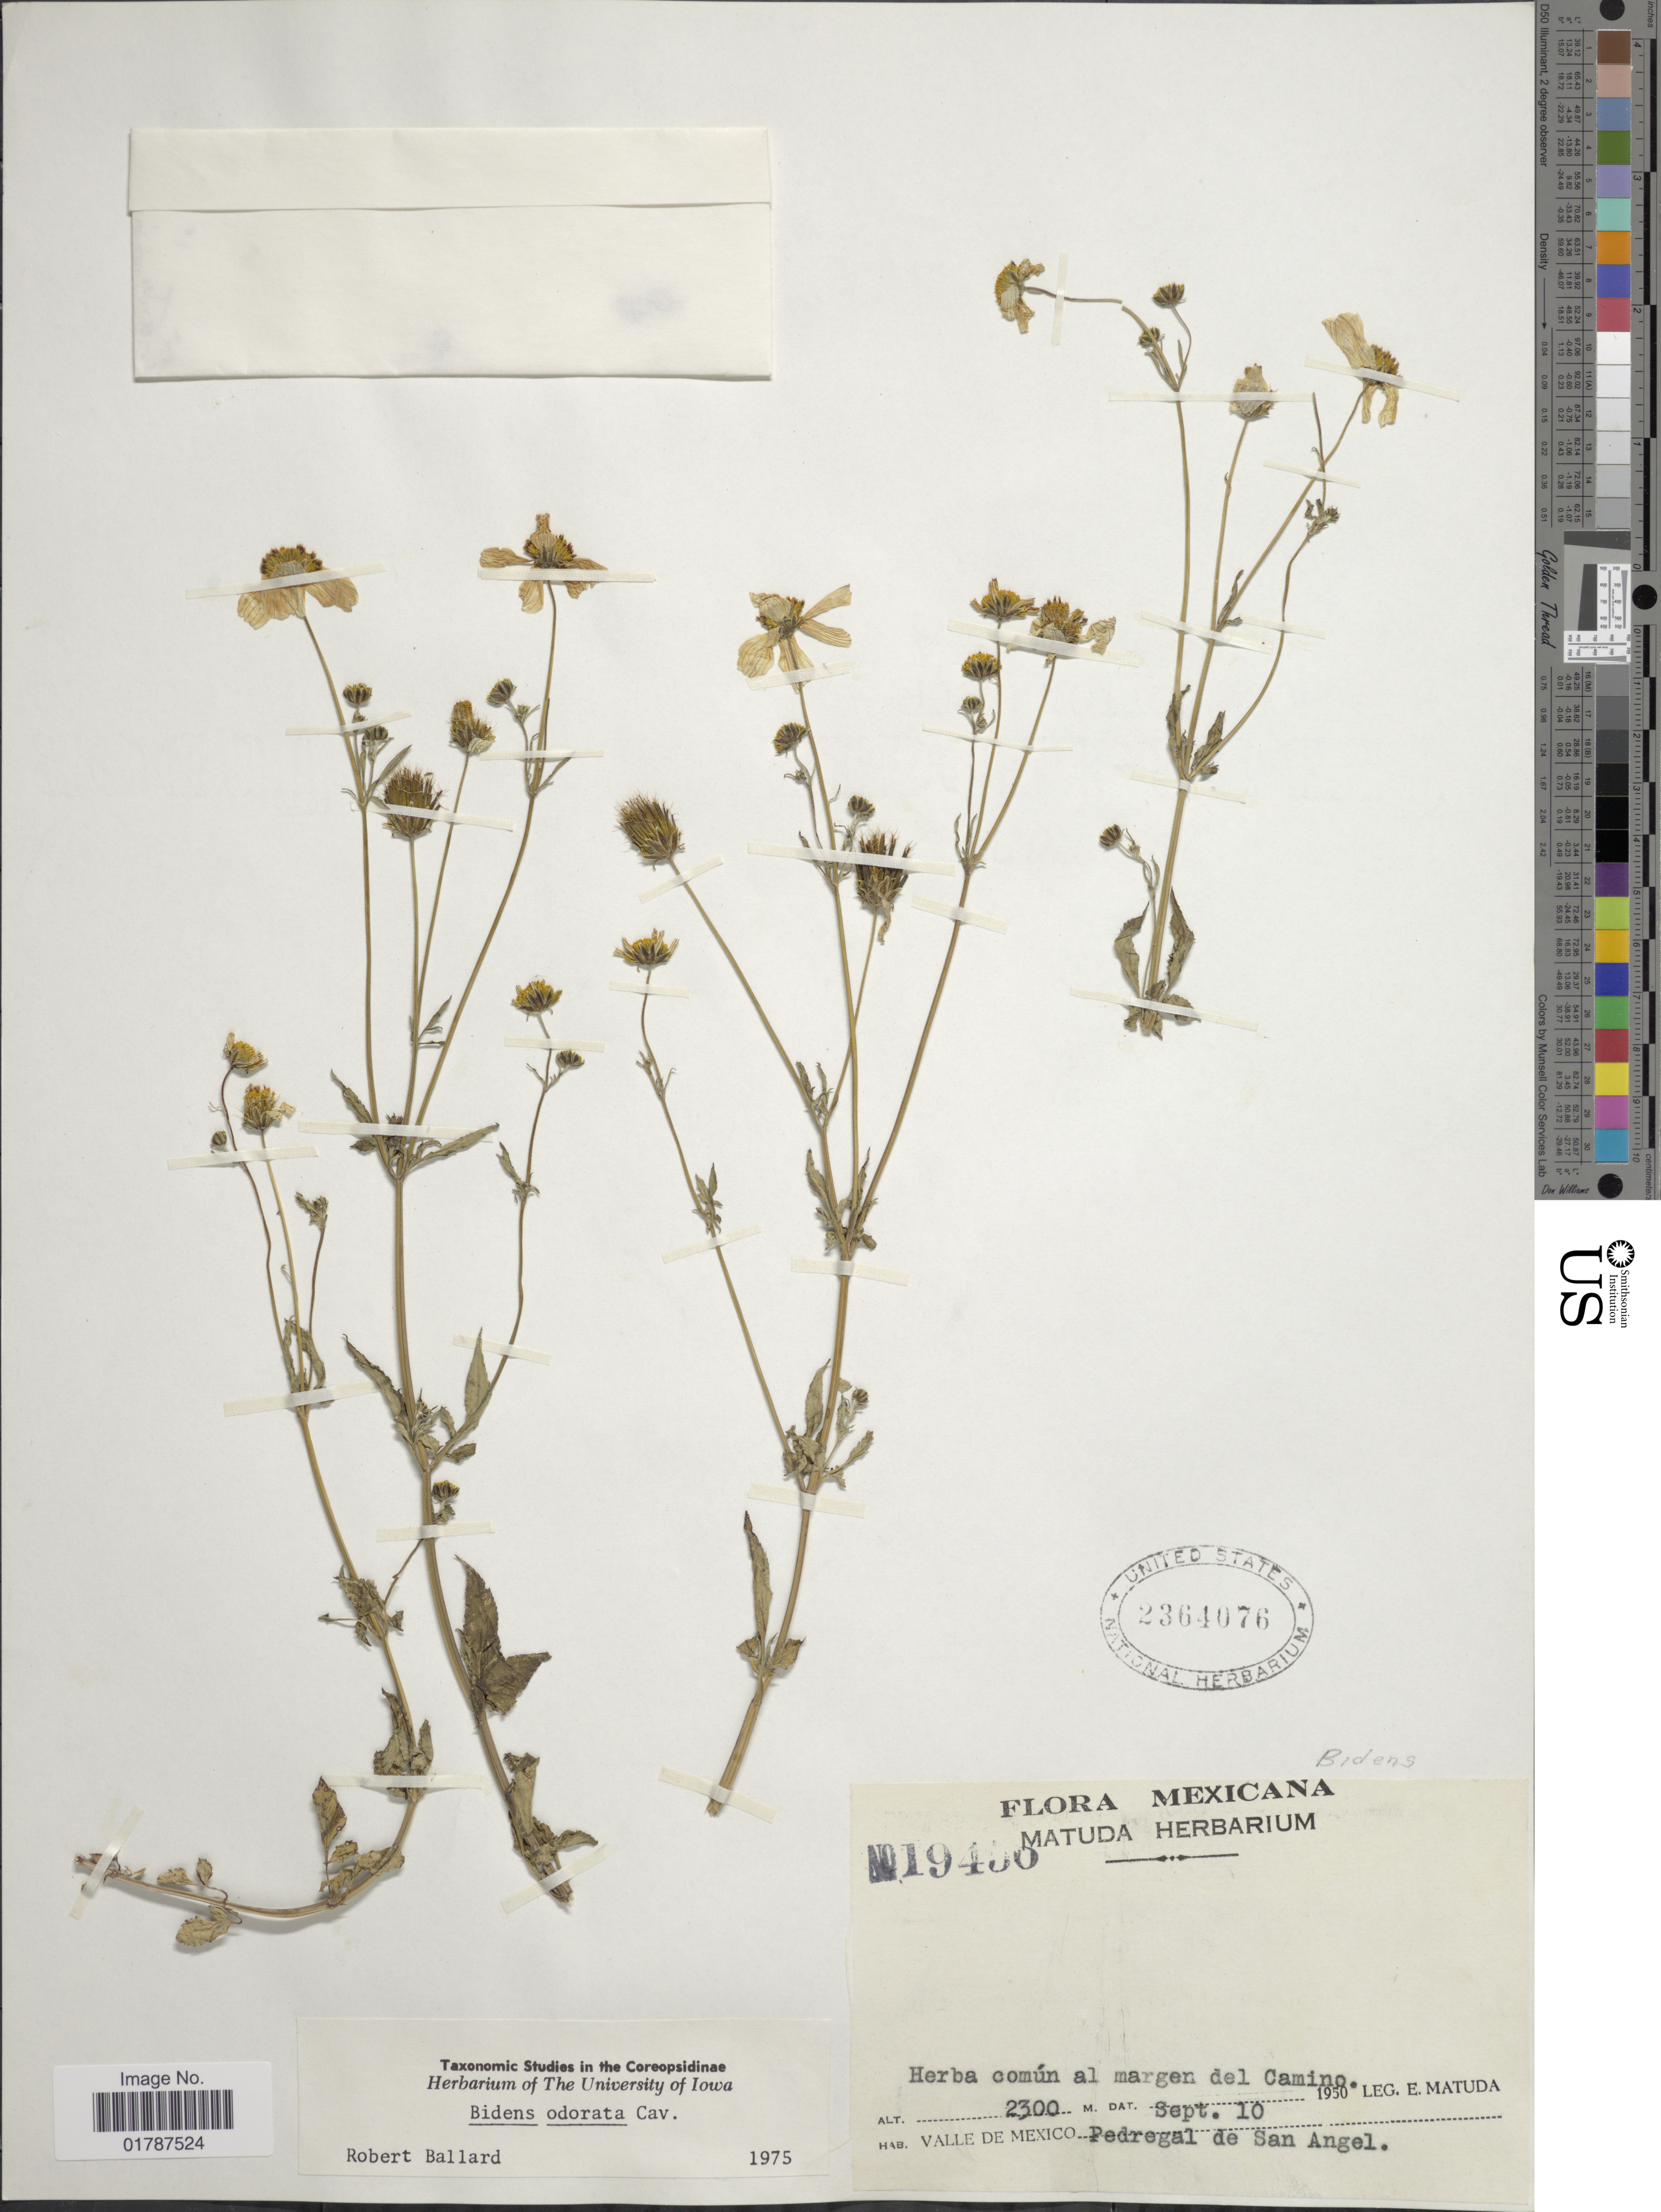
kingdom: Plantae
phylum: Tracheophyta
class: Magnoliopsida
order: Asterales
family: Asteraceae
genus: Bidens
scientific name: Bidens odorata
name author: Cav.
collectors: E. Matuda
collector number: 19450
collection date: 1950-09-10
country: Mexico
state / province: México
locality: Valle de Mexico, Pedregal de San Angel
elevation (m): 2300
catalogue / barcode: US 2364076